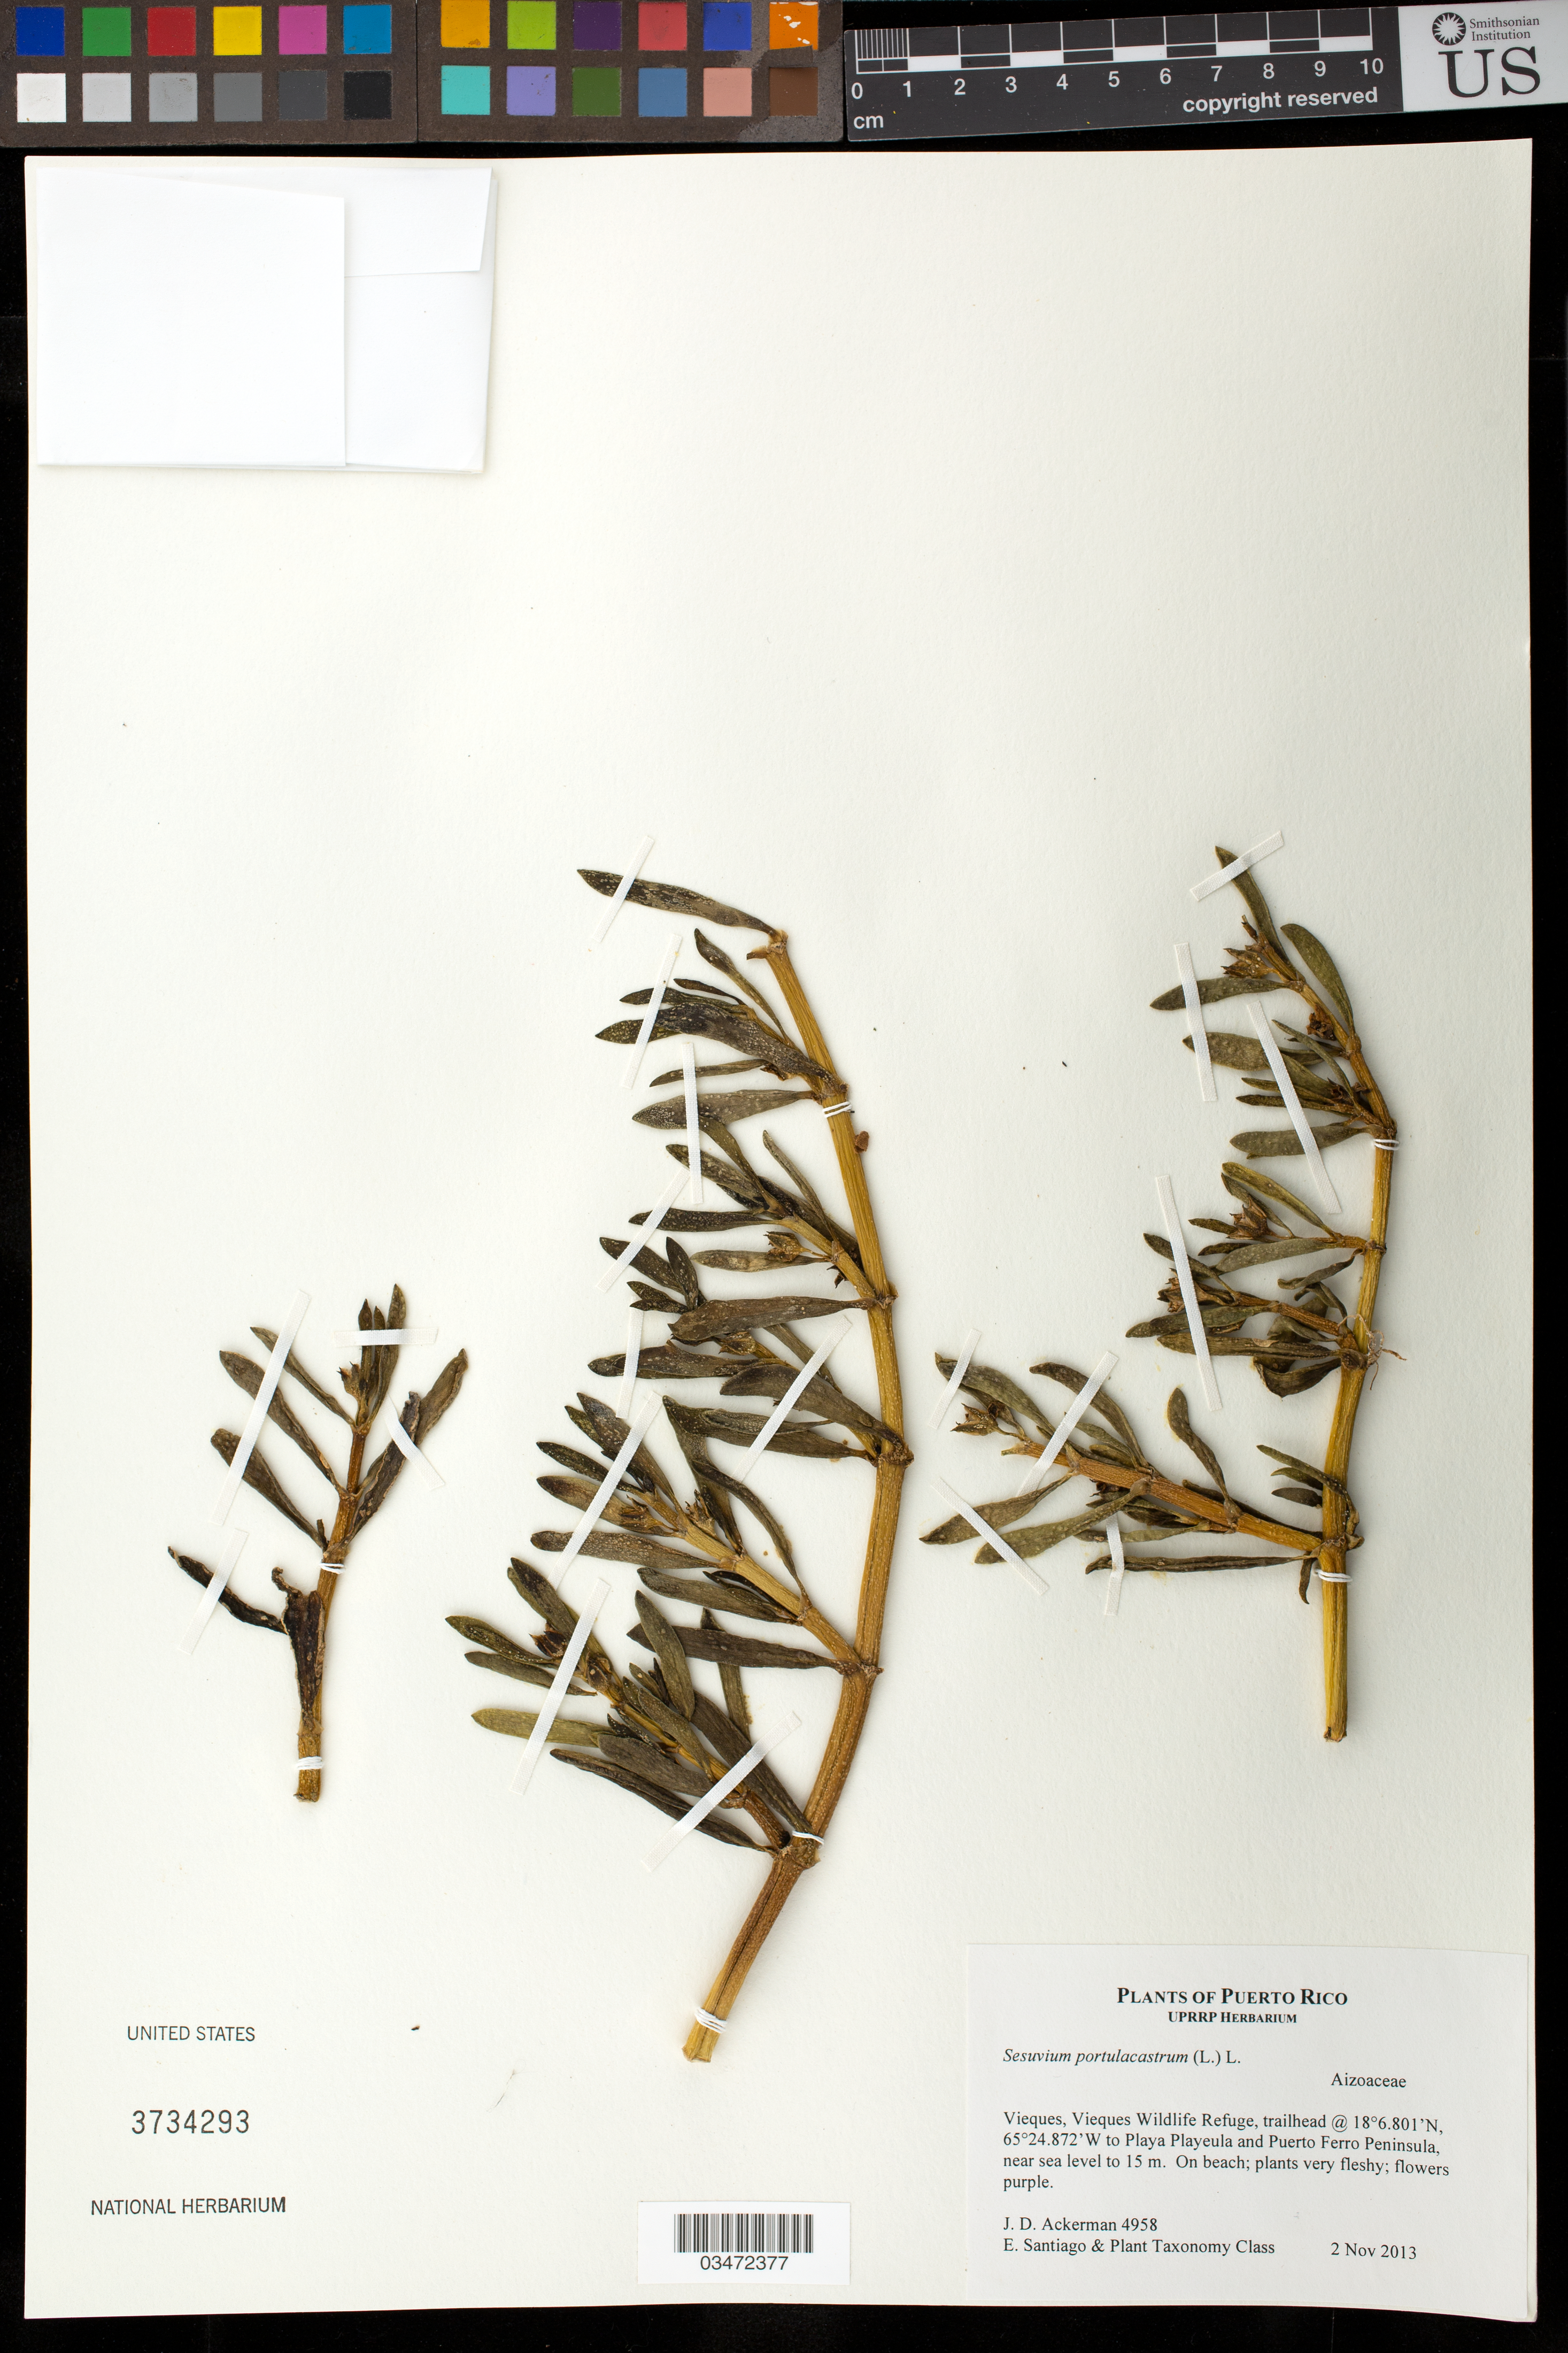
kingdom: Plantae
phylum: Tracheophyta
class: Magnoliopsida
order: Caryophyllales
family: Aizoaceae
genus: Sesuvium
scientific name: Sesuvium portulacastrum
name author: (L.) L.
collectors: J. D. Ackerman, E. Santiago & UPR Plant Taxonomy Class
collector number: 4958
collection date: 2013-11-02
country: Puerto Rico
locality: Vieques, Vieques Wildlife Refuge, trailhead to Playa Playeula and Puerto Ferro Peninsula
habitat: On beach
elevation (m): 0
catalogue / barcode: US 3734293